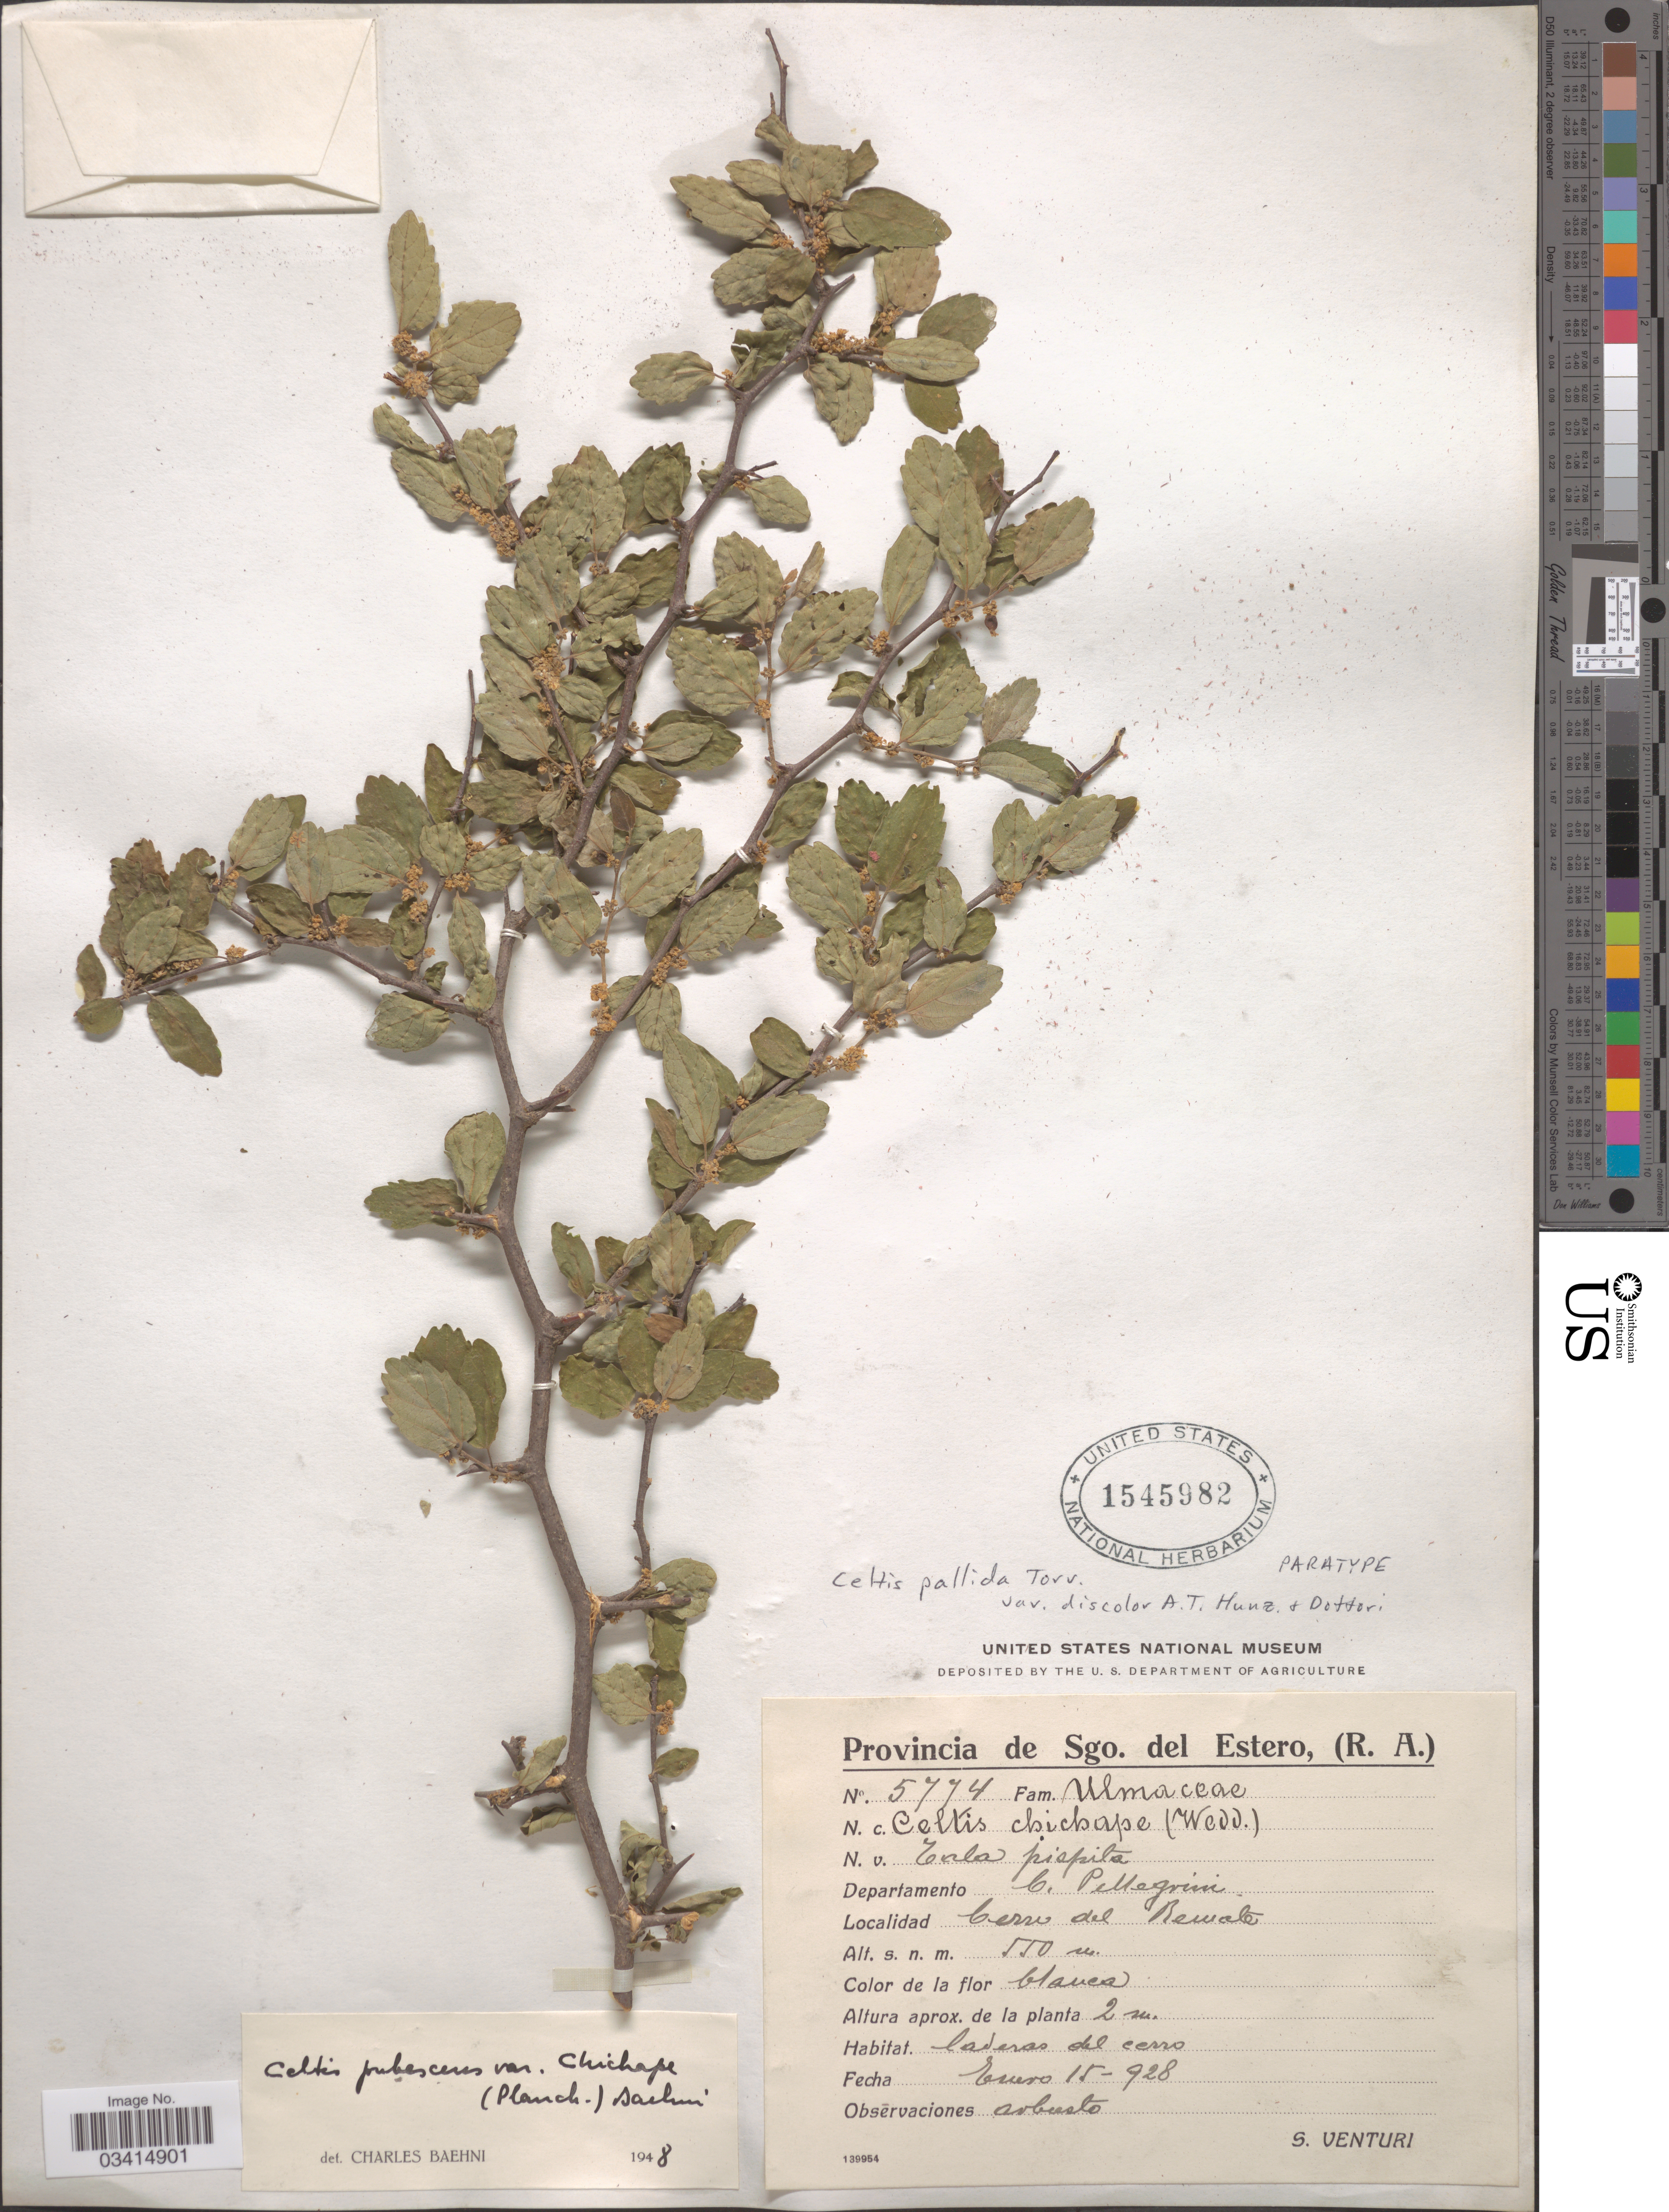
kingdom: Plantae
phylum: Tracheophyta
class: Magnoliopsida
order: Rosales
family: Cannabaceae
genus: Celtis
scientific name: Celtis pallida var. discolor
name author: Hunz. & Dottori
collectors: S. Venturi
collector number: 5774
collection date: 1928-01-15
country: Argentina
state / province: Santiago del Estero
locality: Departamento C. Pellegrini. Cerro del Remate.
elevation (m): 550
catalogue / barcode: US 1545982